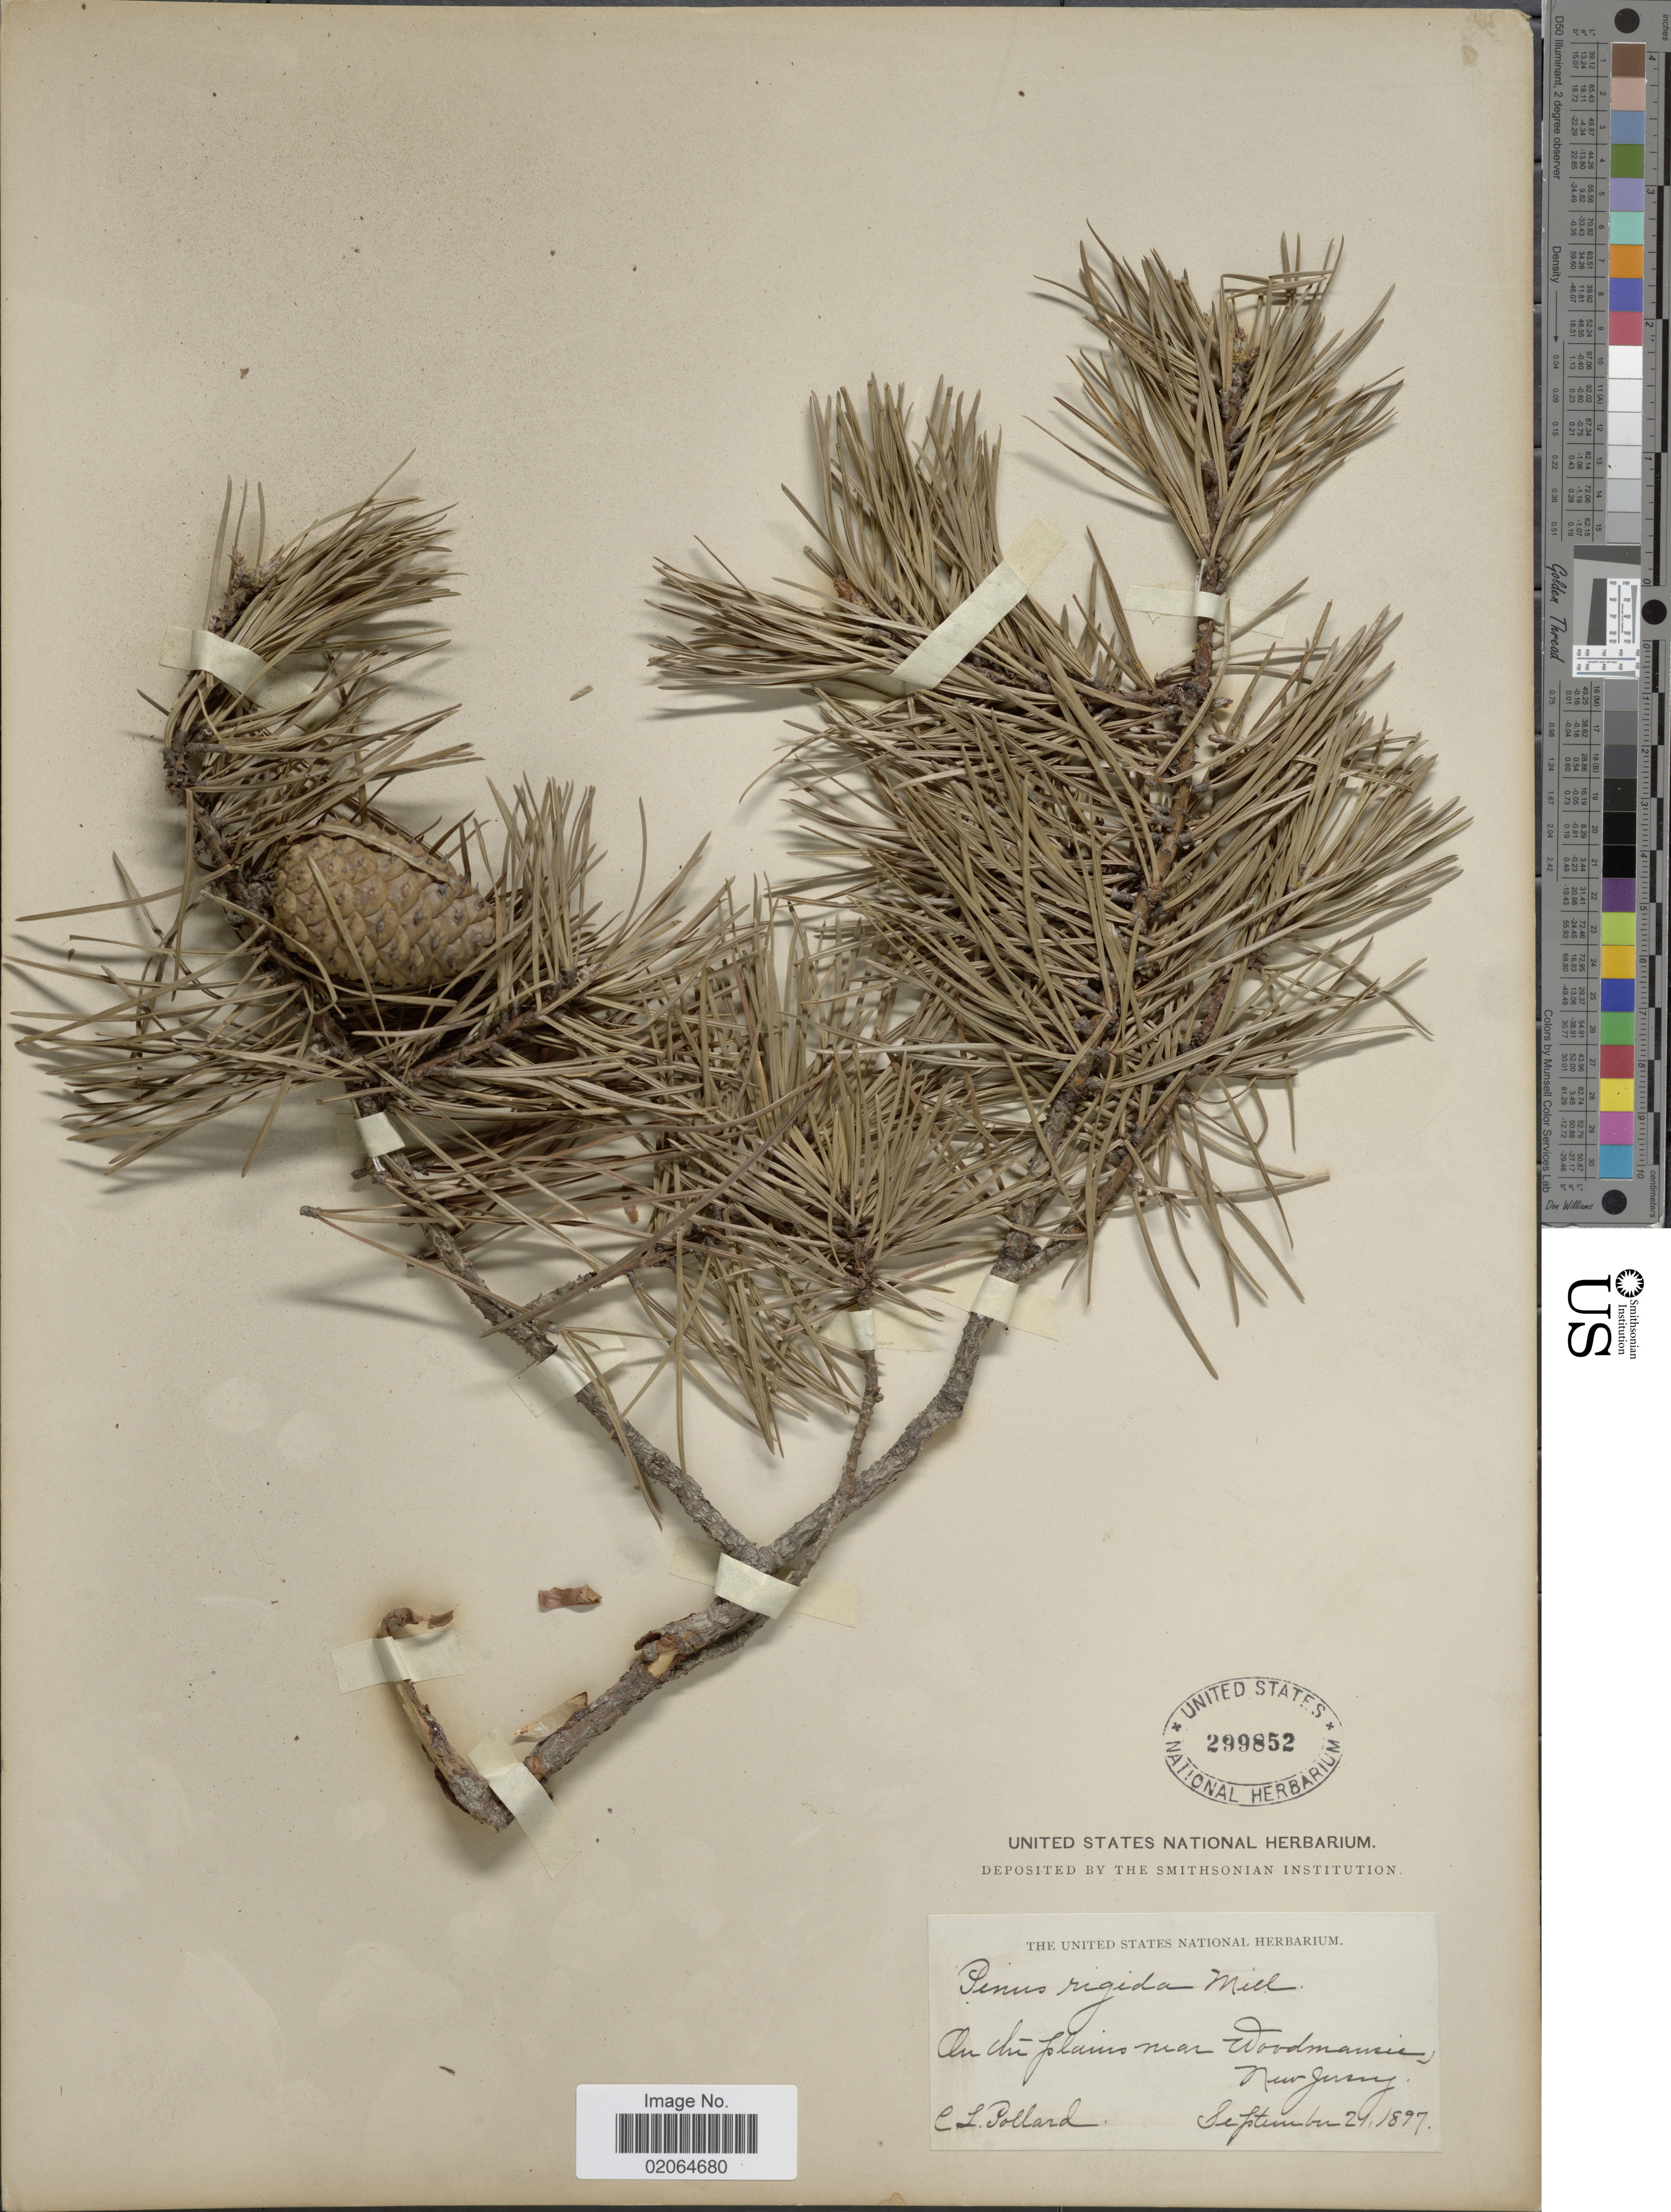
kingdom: Plantae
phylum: Tracheophyta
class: Pinopsida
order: Pinales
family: Pinaceae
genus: Pinus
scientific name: Pinus rigida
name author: Mill.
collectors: C. L. Pollard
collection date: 1897-09-21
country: United States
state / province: New Jersey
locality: Woodmansie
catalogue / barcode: US 299852